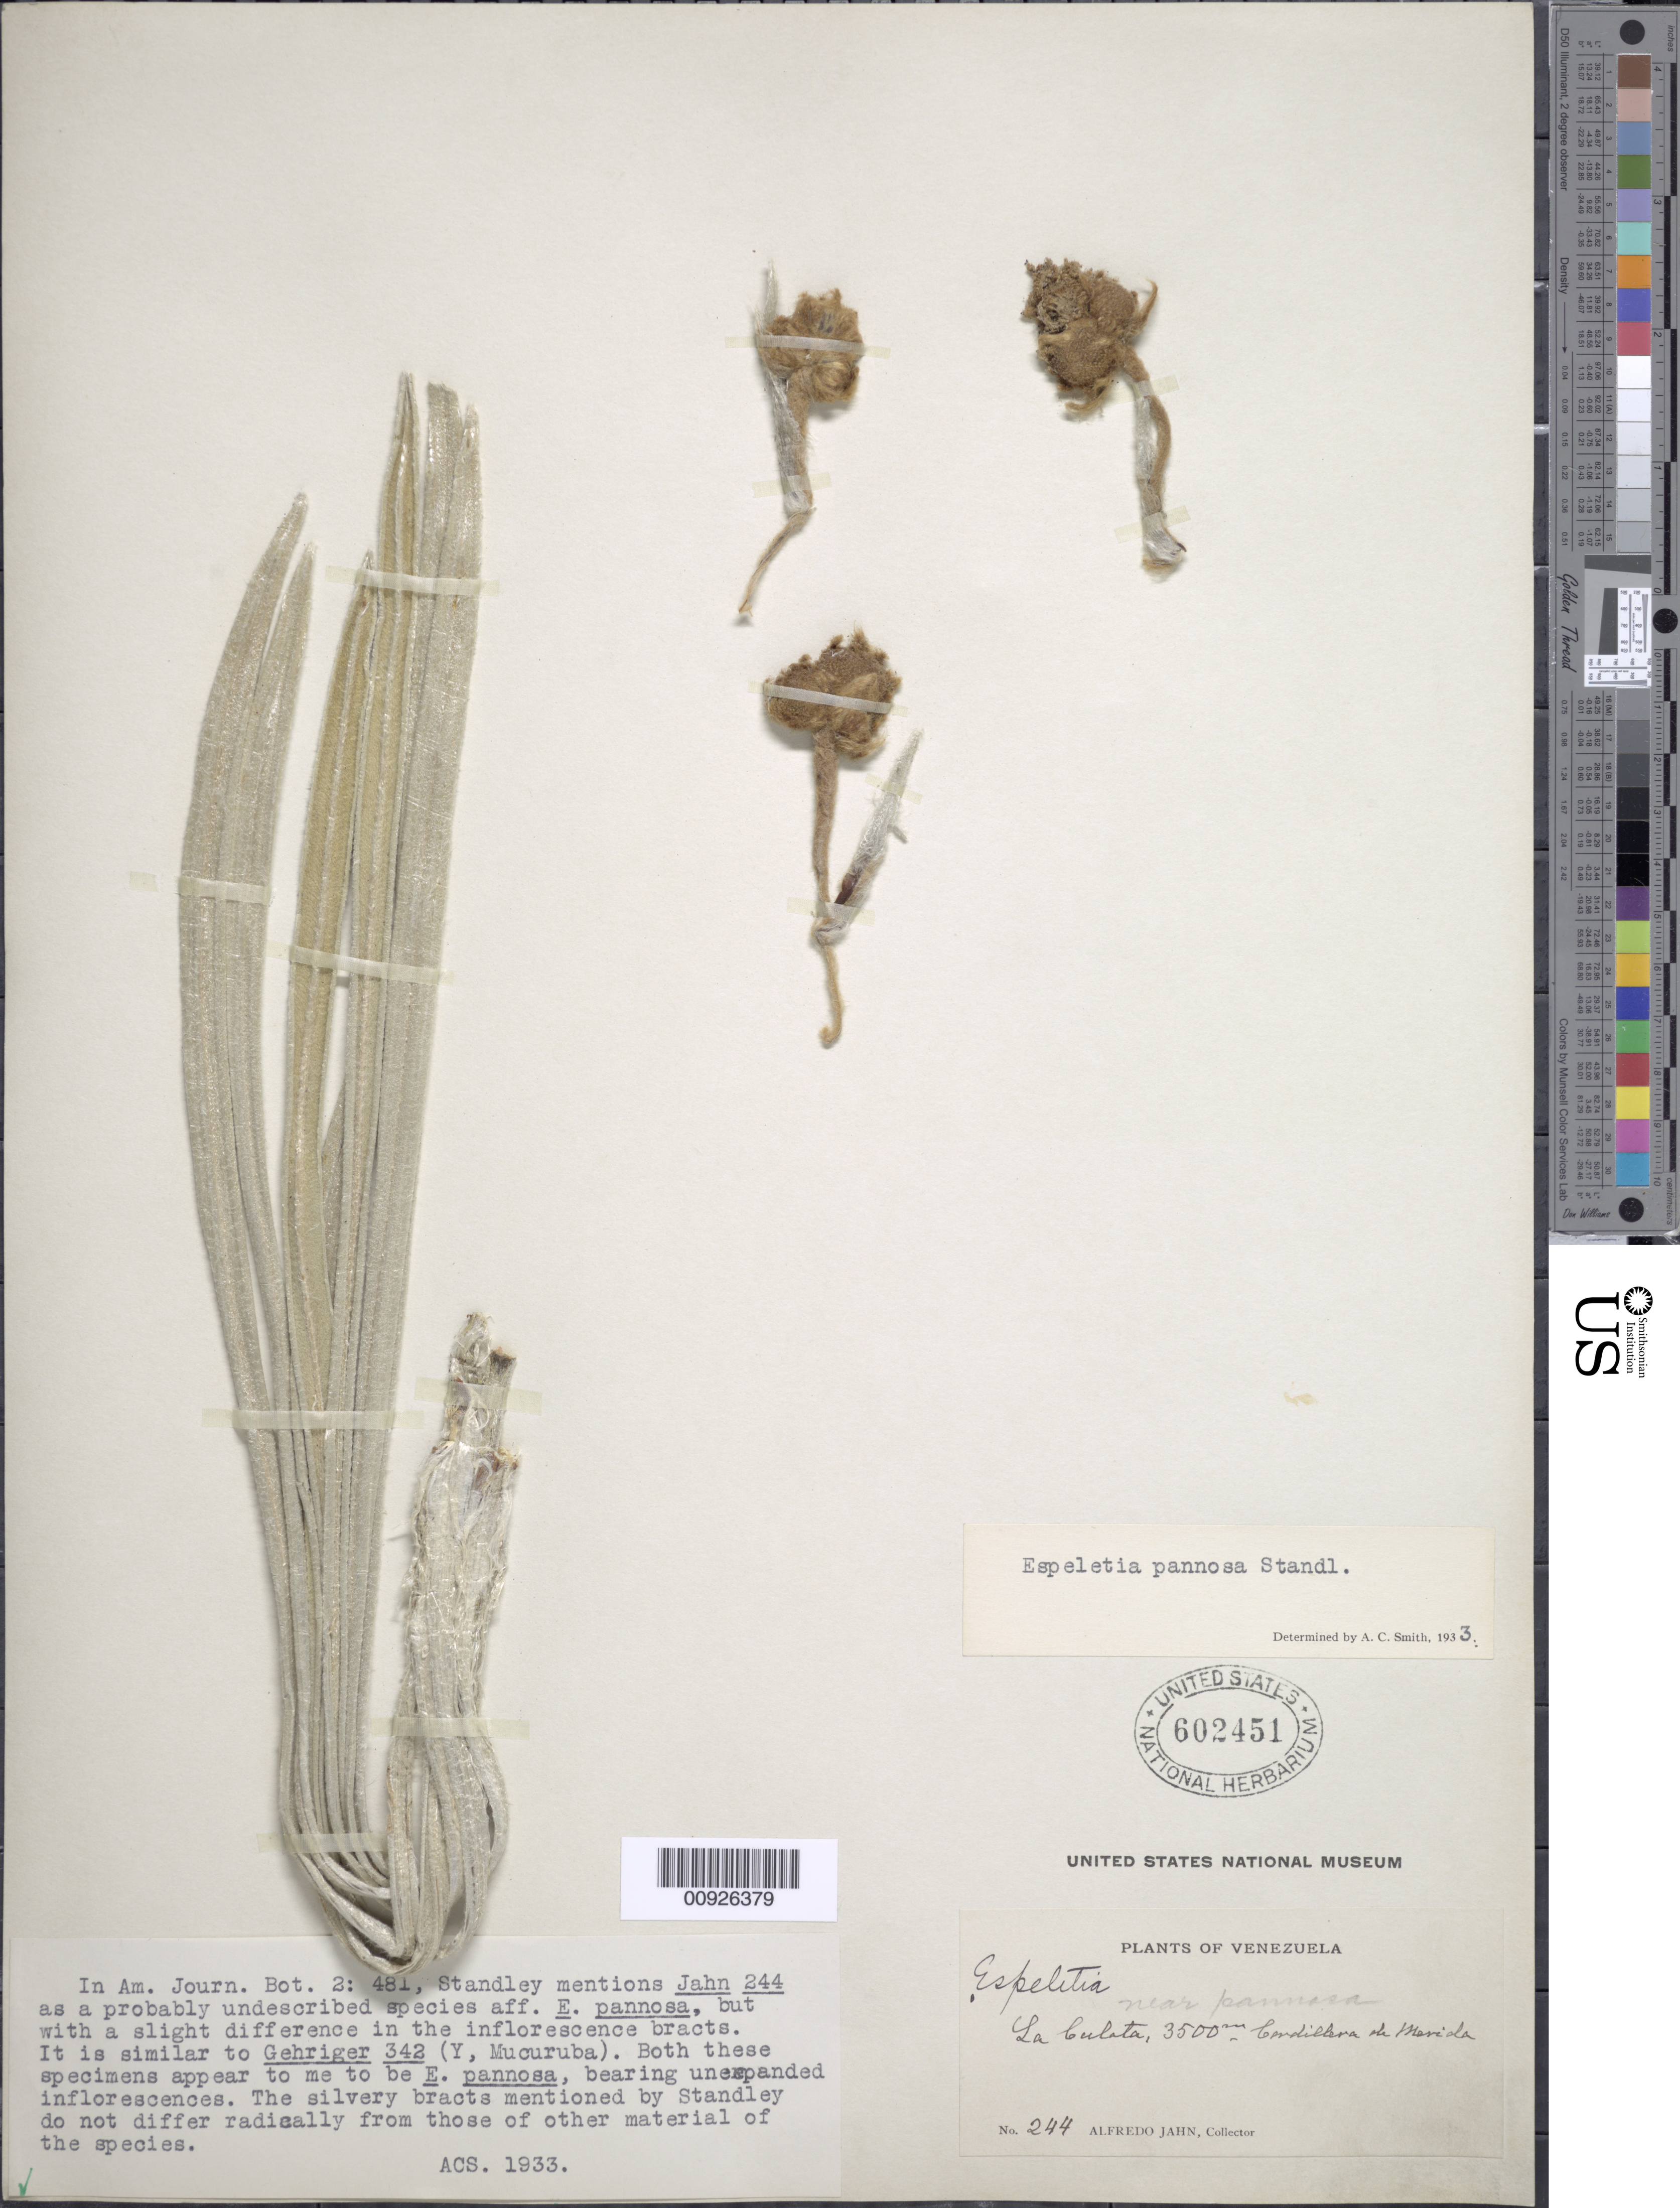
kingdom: Plantae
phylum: Tracheophyta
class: Magnoliopsida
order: Asterales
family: Asteraceae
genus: Espeletiopsis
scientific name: Espeletiopsis pannosa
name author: (Standl.) Cuatrec.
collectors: A. Jahn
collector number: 244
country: Venezuela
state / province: Mérida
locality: La Culata, Cordillera de Mérida.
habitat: Near pannosa.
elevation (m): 3500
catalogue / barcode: US 602451